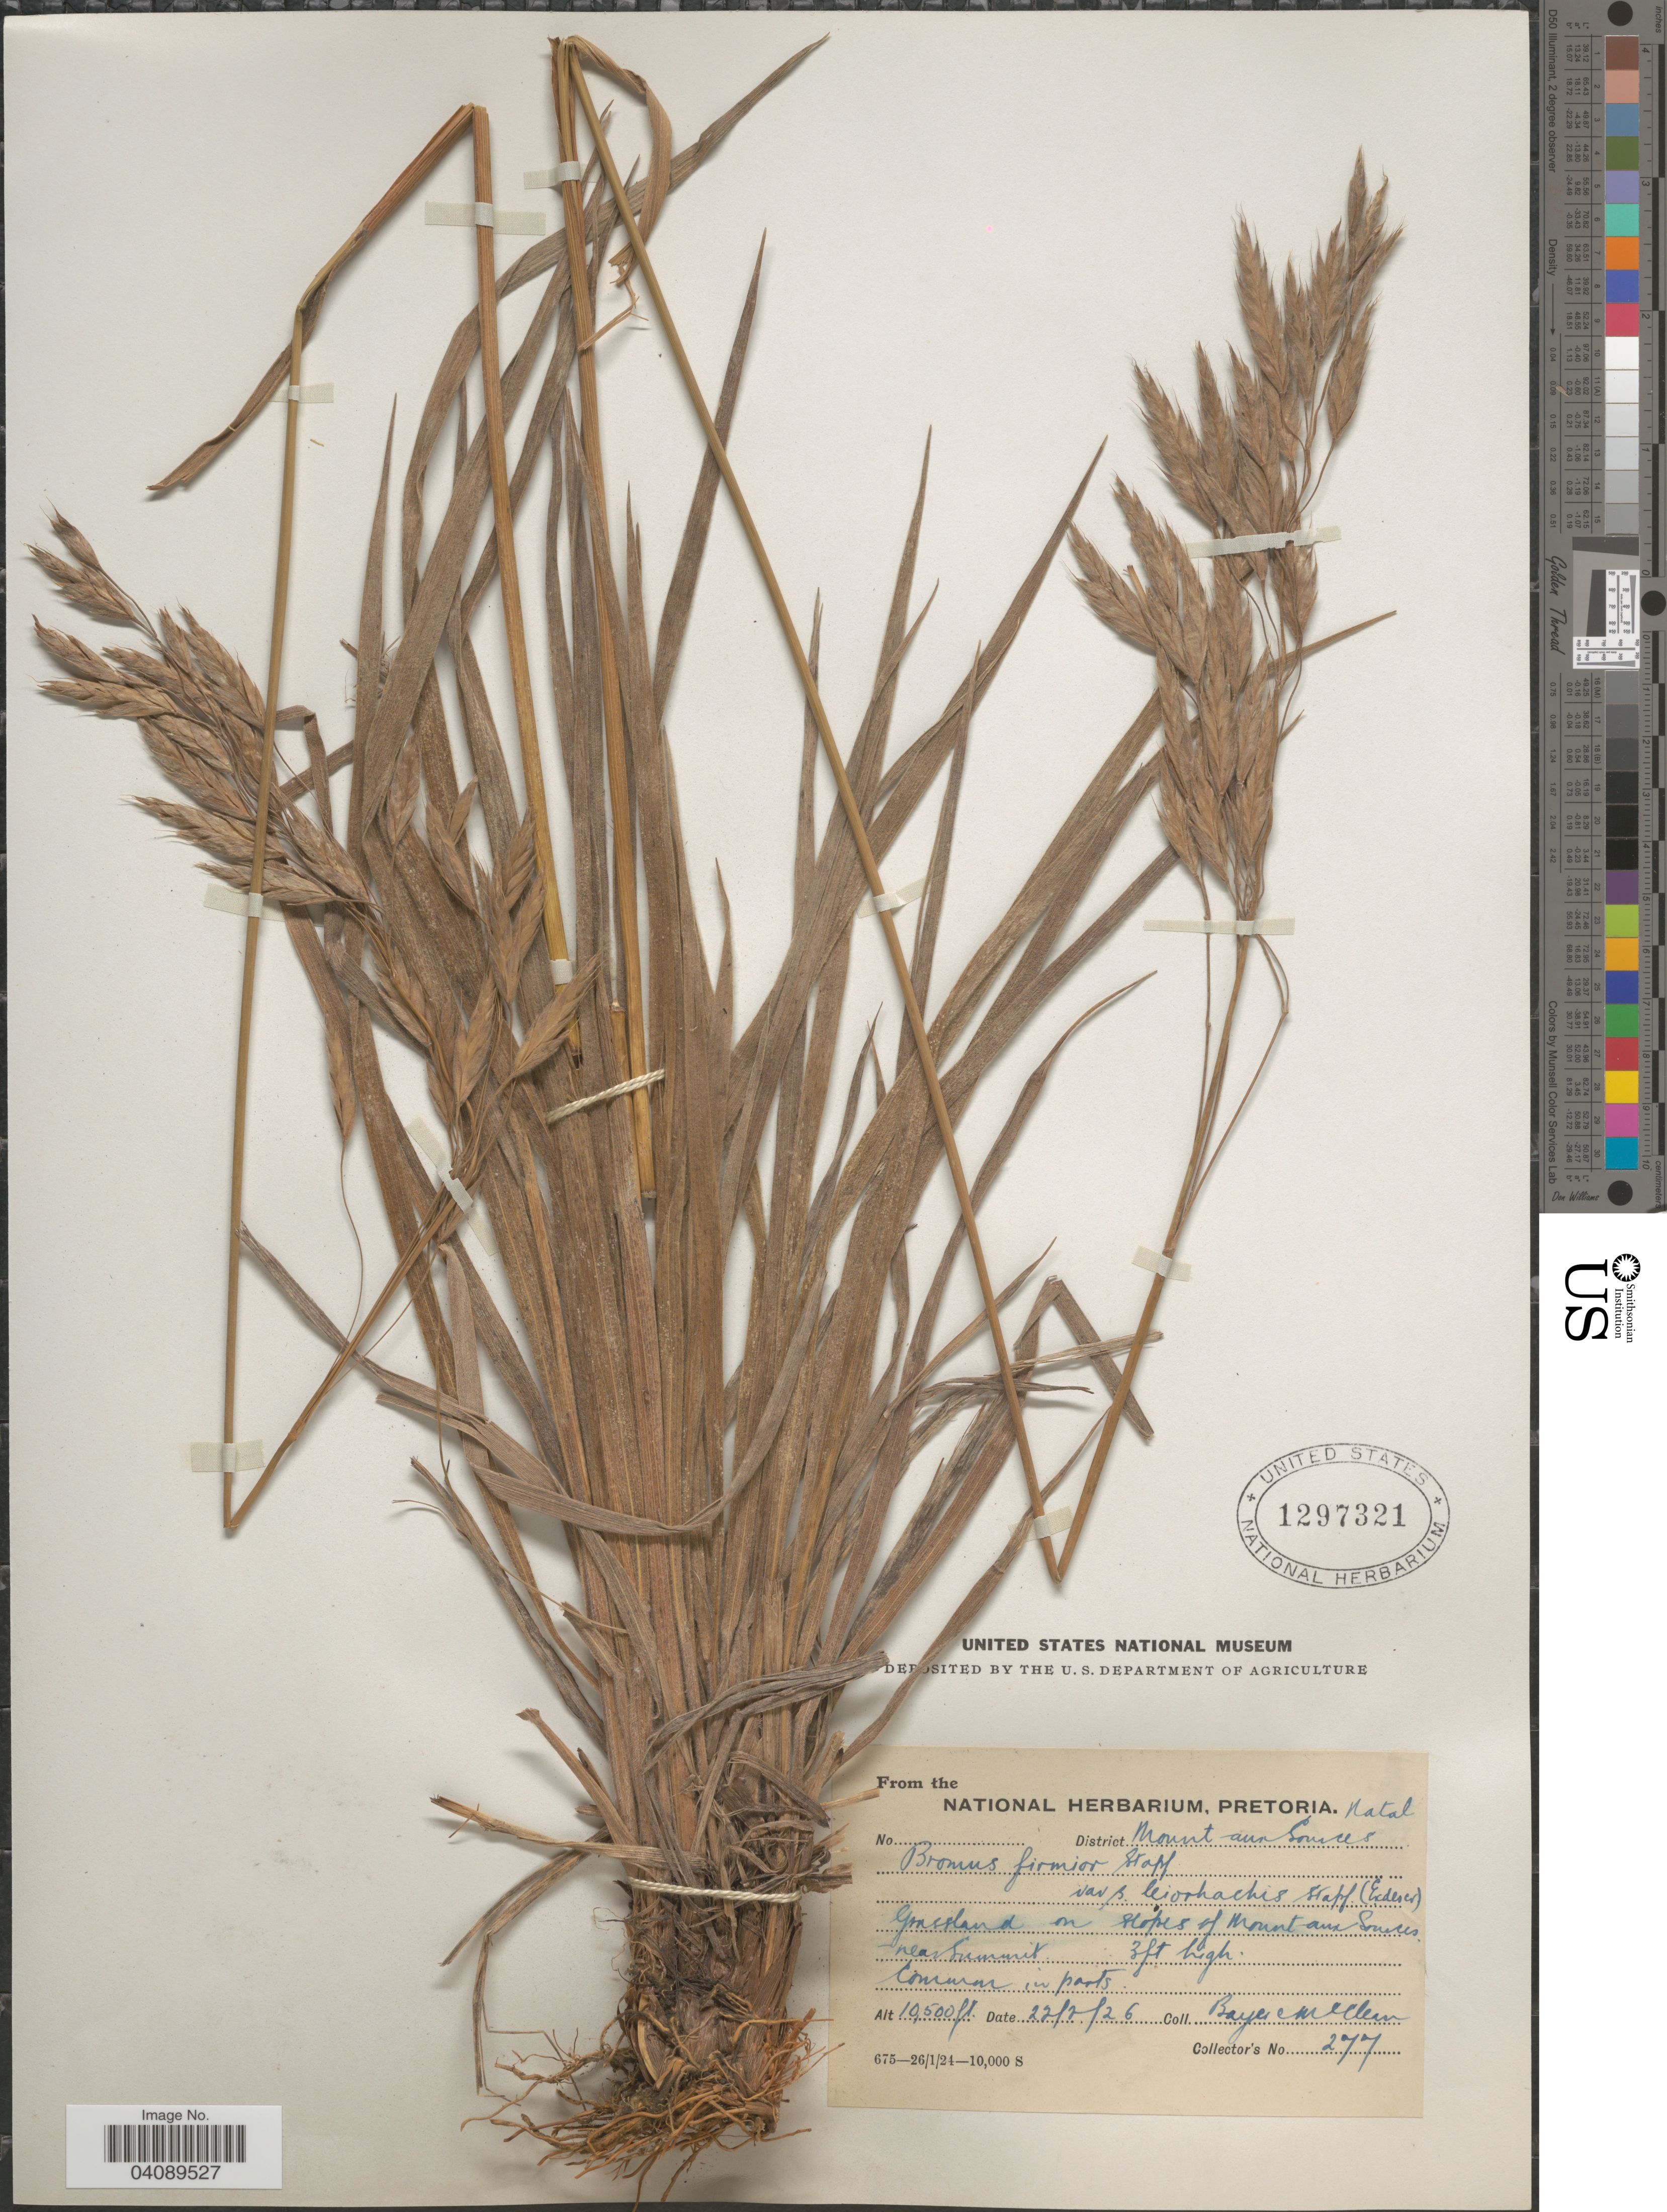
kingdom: Plantae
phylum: Tracheophyta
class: Liliopsida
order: Poales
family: Poaceae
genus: Bromus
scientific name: Bromus firmior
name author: (Nees) Stapf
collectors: Bayer & -. McLean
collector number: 277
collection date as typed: Transcribed d/m/y: 22/2/26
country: South Africa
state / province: KwaZulu-Natal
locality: Natal. District Mount aux Souces. Grassland on slopes of Mount aux Souces near Summit.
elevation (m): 3200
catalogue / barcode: US 1297321